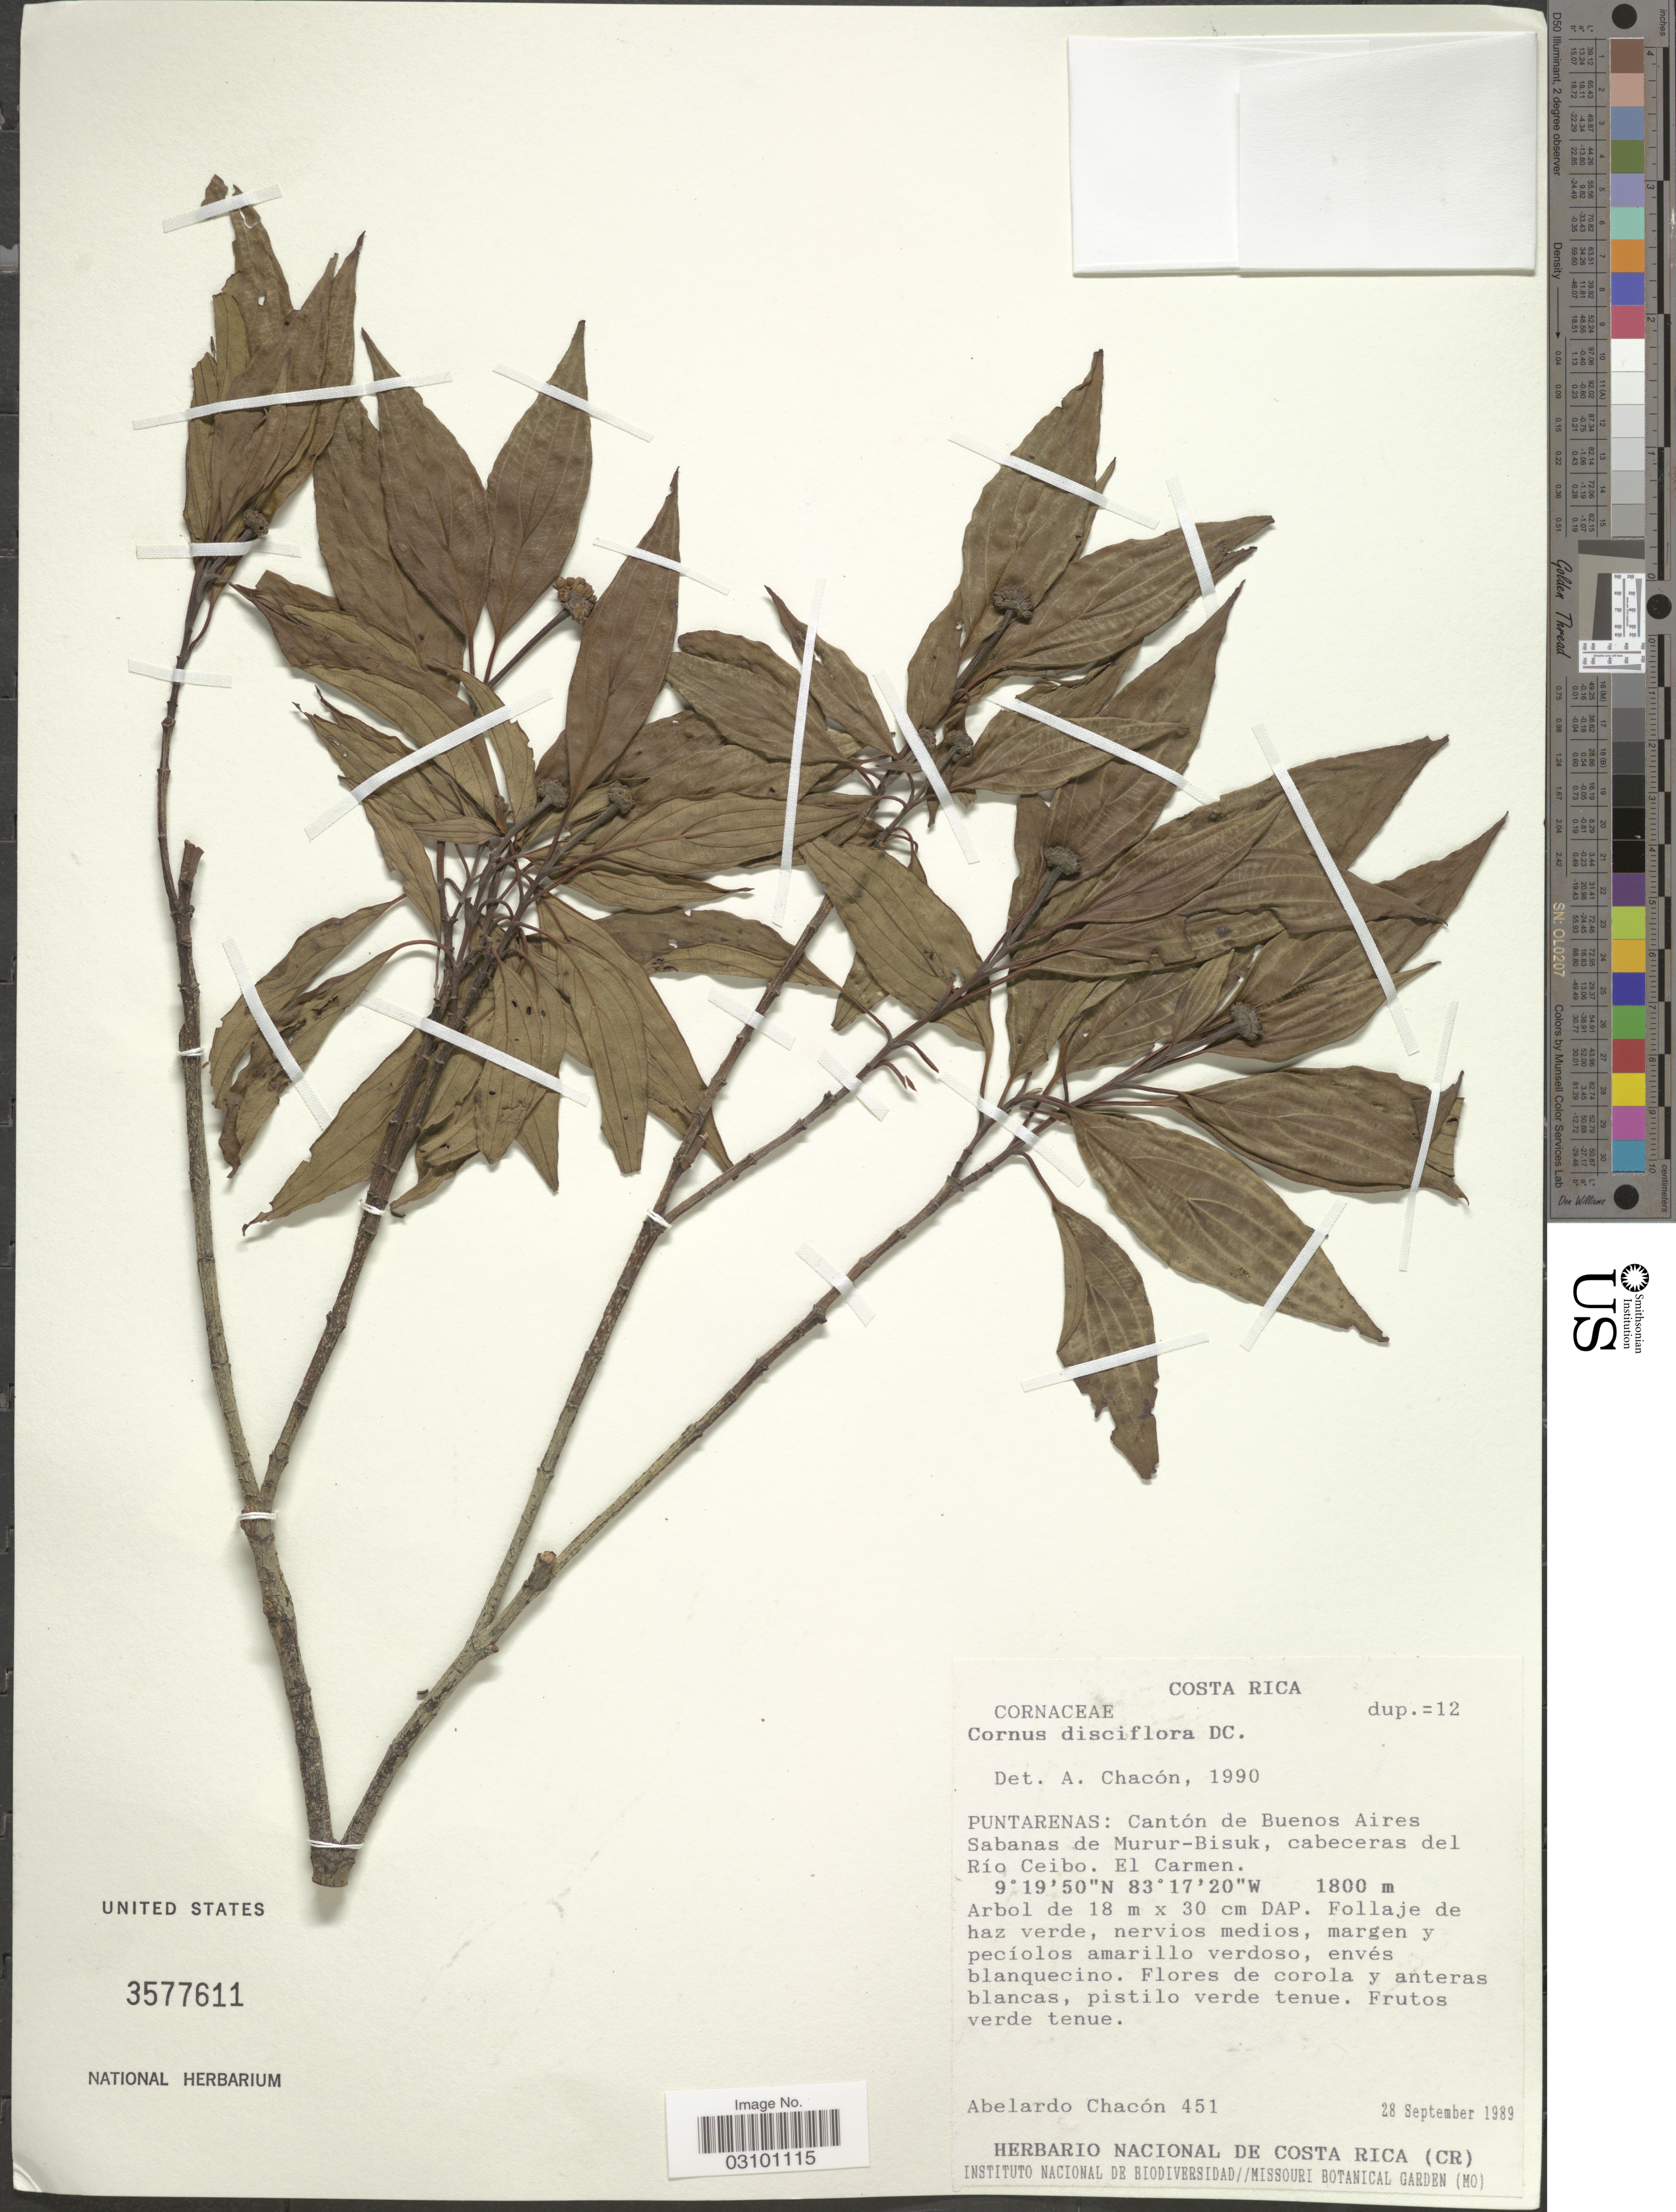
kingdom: Plantae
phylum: Tracheophyta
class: Magnoliopsida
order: Cornales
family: Cornaceae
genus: Cornus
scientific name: Cornus disciflora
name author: Moc. & Sessé ex DC.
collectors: A. Chacon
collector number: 451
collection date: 1989-09-28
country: Costa Rica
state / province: Puntarenas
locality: Cantón de Buenos Aires Sabanas de Murur-Bisuk, cabeceras del Río Ceibo. El Carmen.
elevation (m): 1800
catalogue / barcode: US 3577611